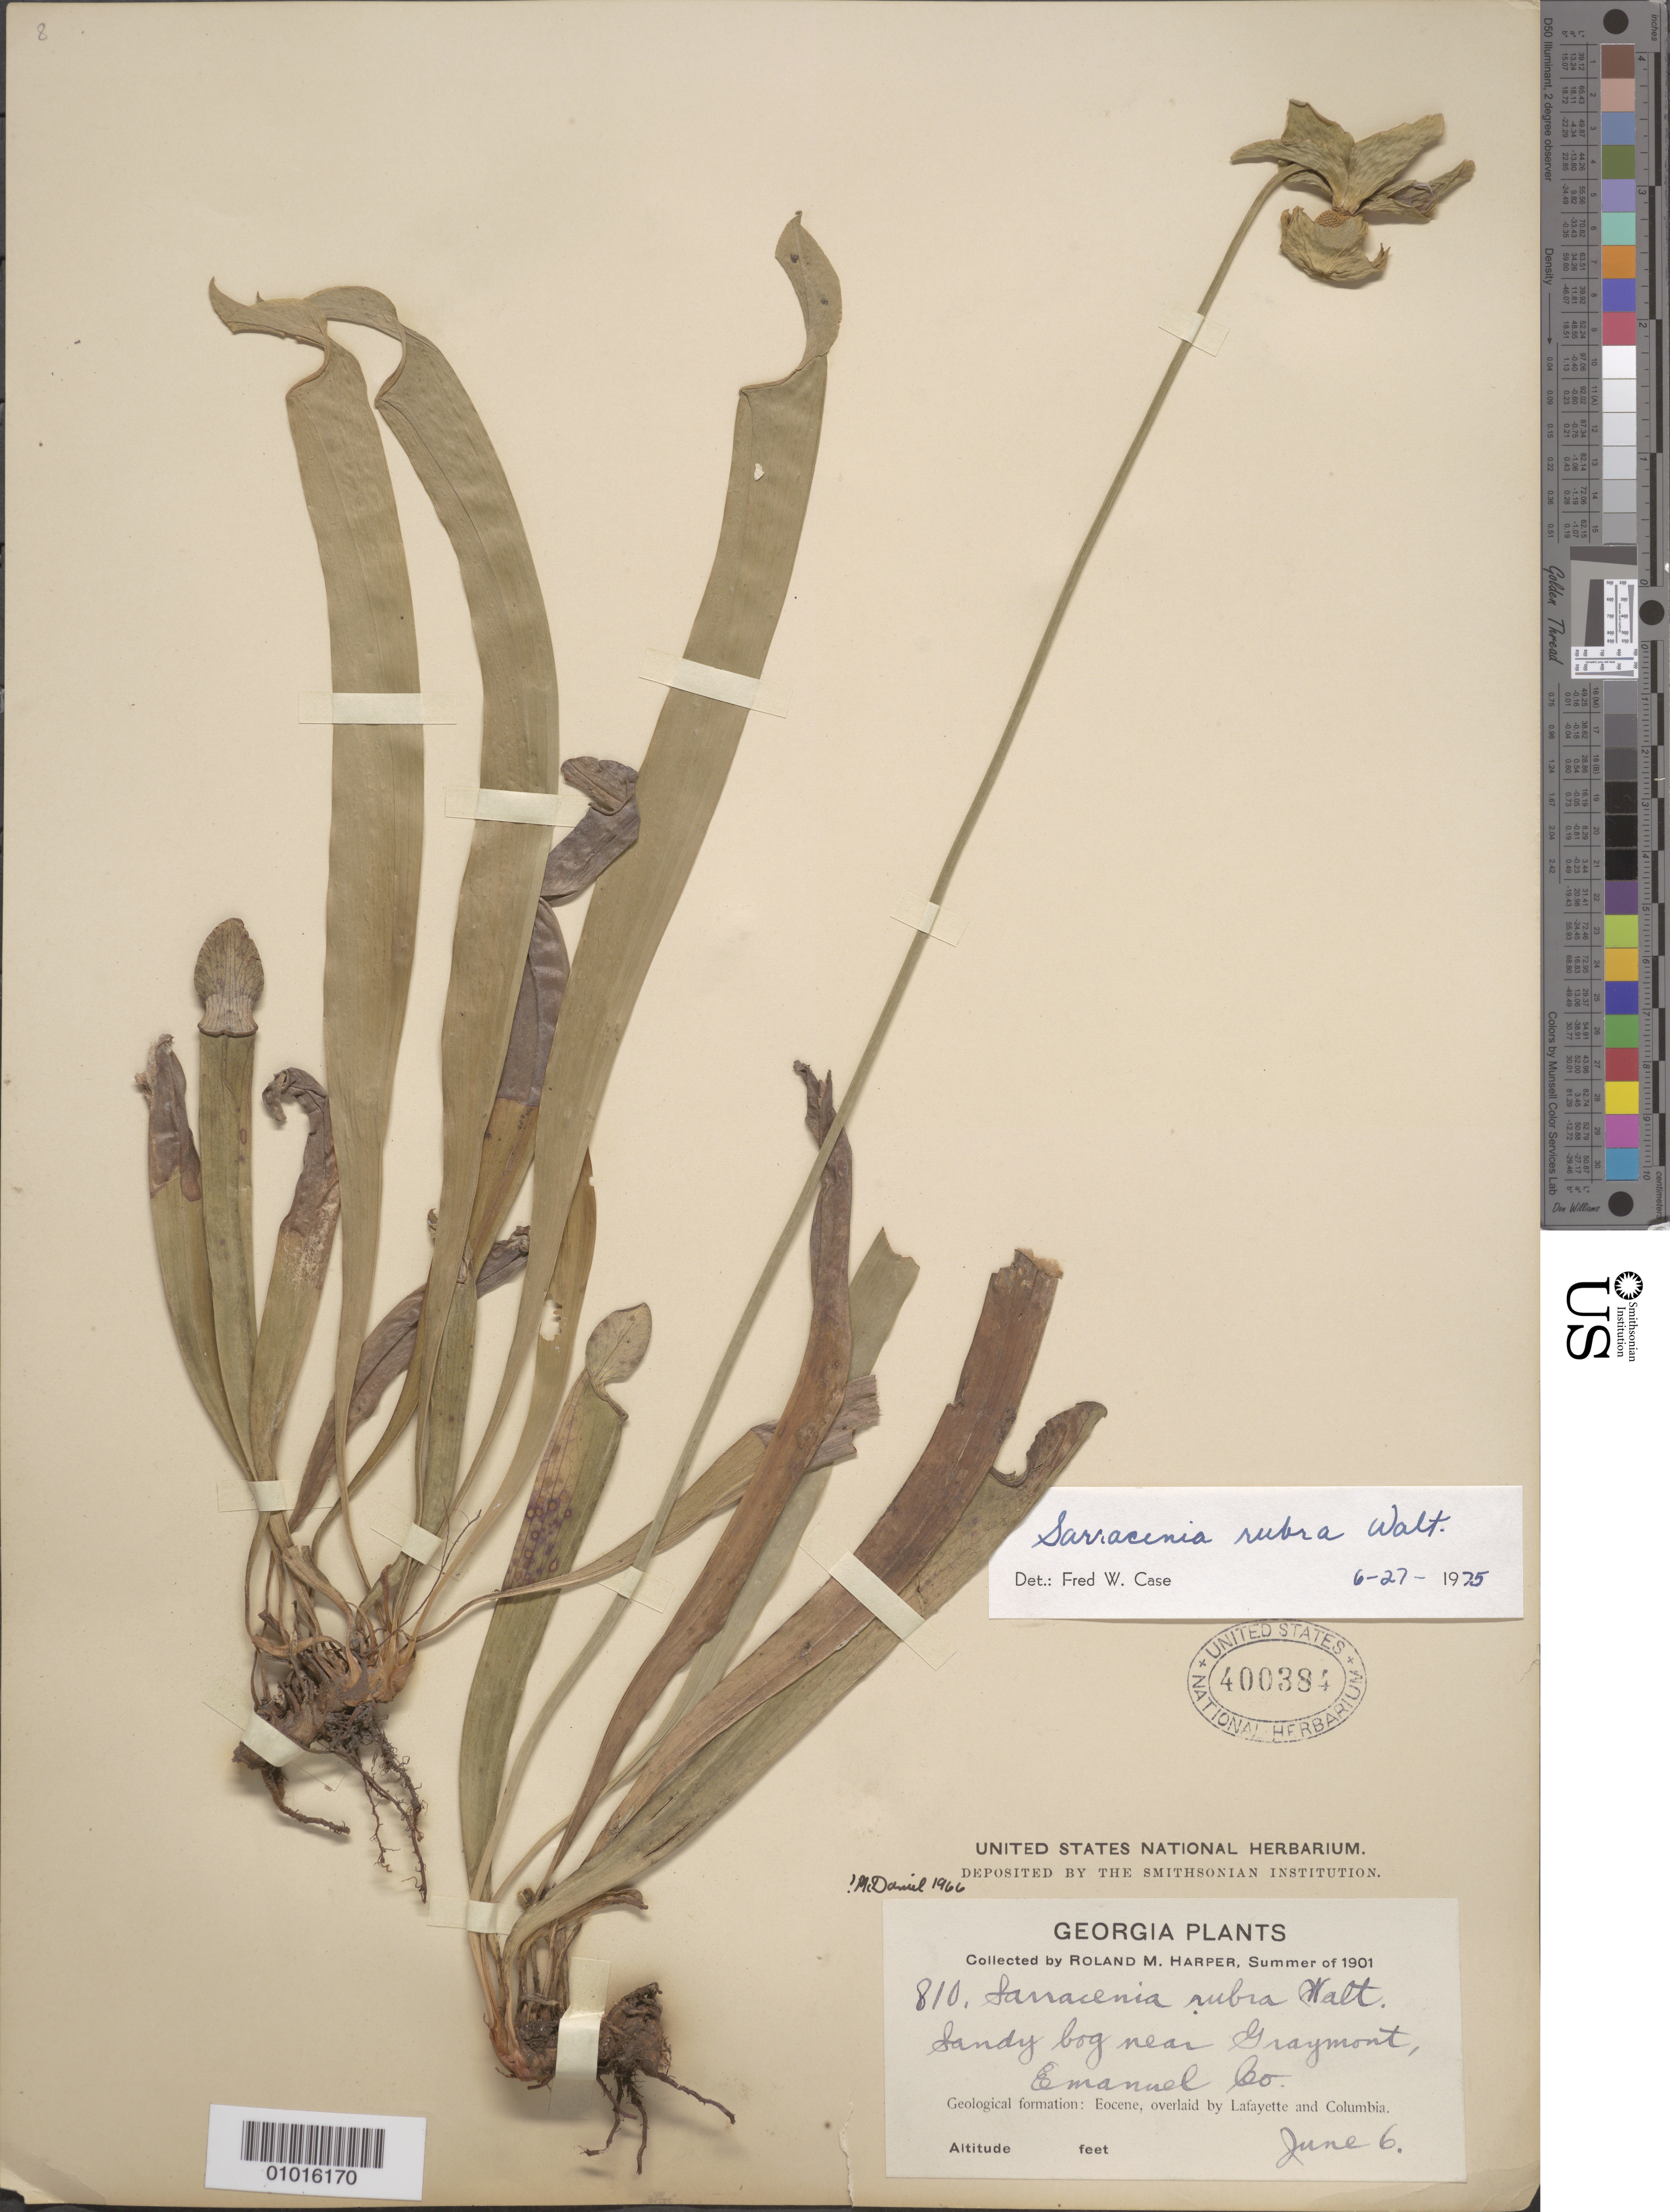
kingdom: Plantae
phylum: Tracheophyta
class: Magnoliopsida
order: Ericales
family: Sarraceniaceae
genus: Sarracenia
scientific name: Sarracenia rubra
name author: Walter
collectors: R. H. Harper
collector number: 810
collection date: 1901-06-06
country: United States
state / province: Georgia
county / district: Emanuel County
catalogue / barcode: US 400384